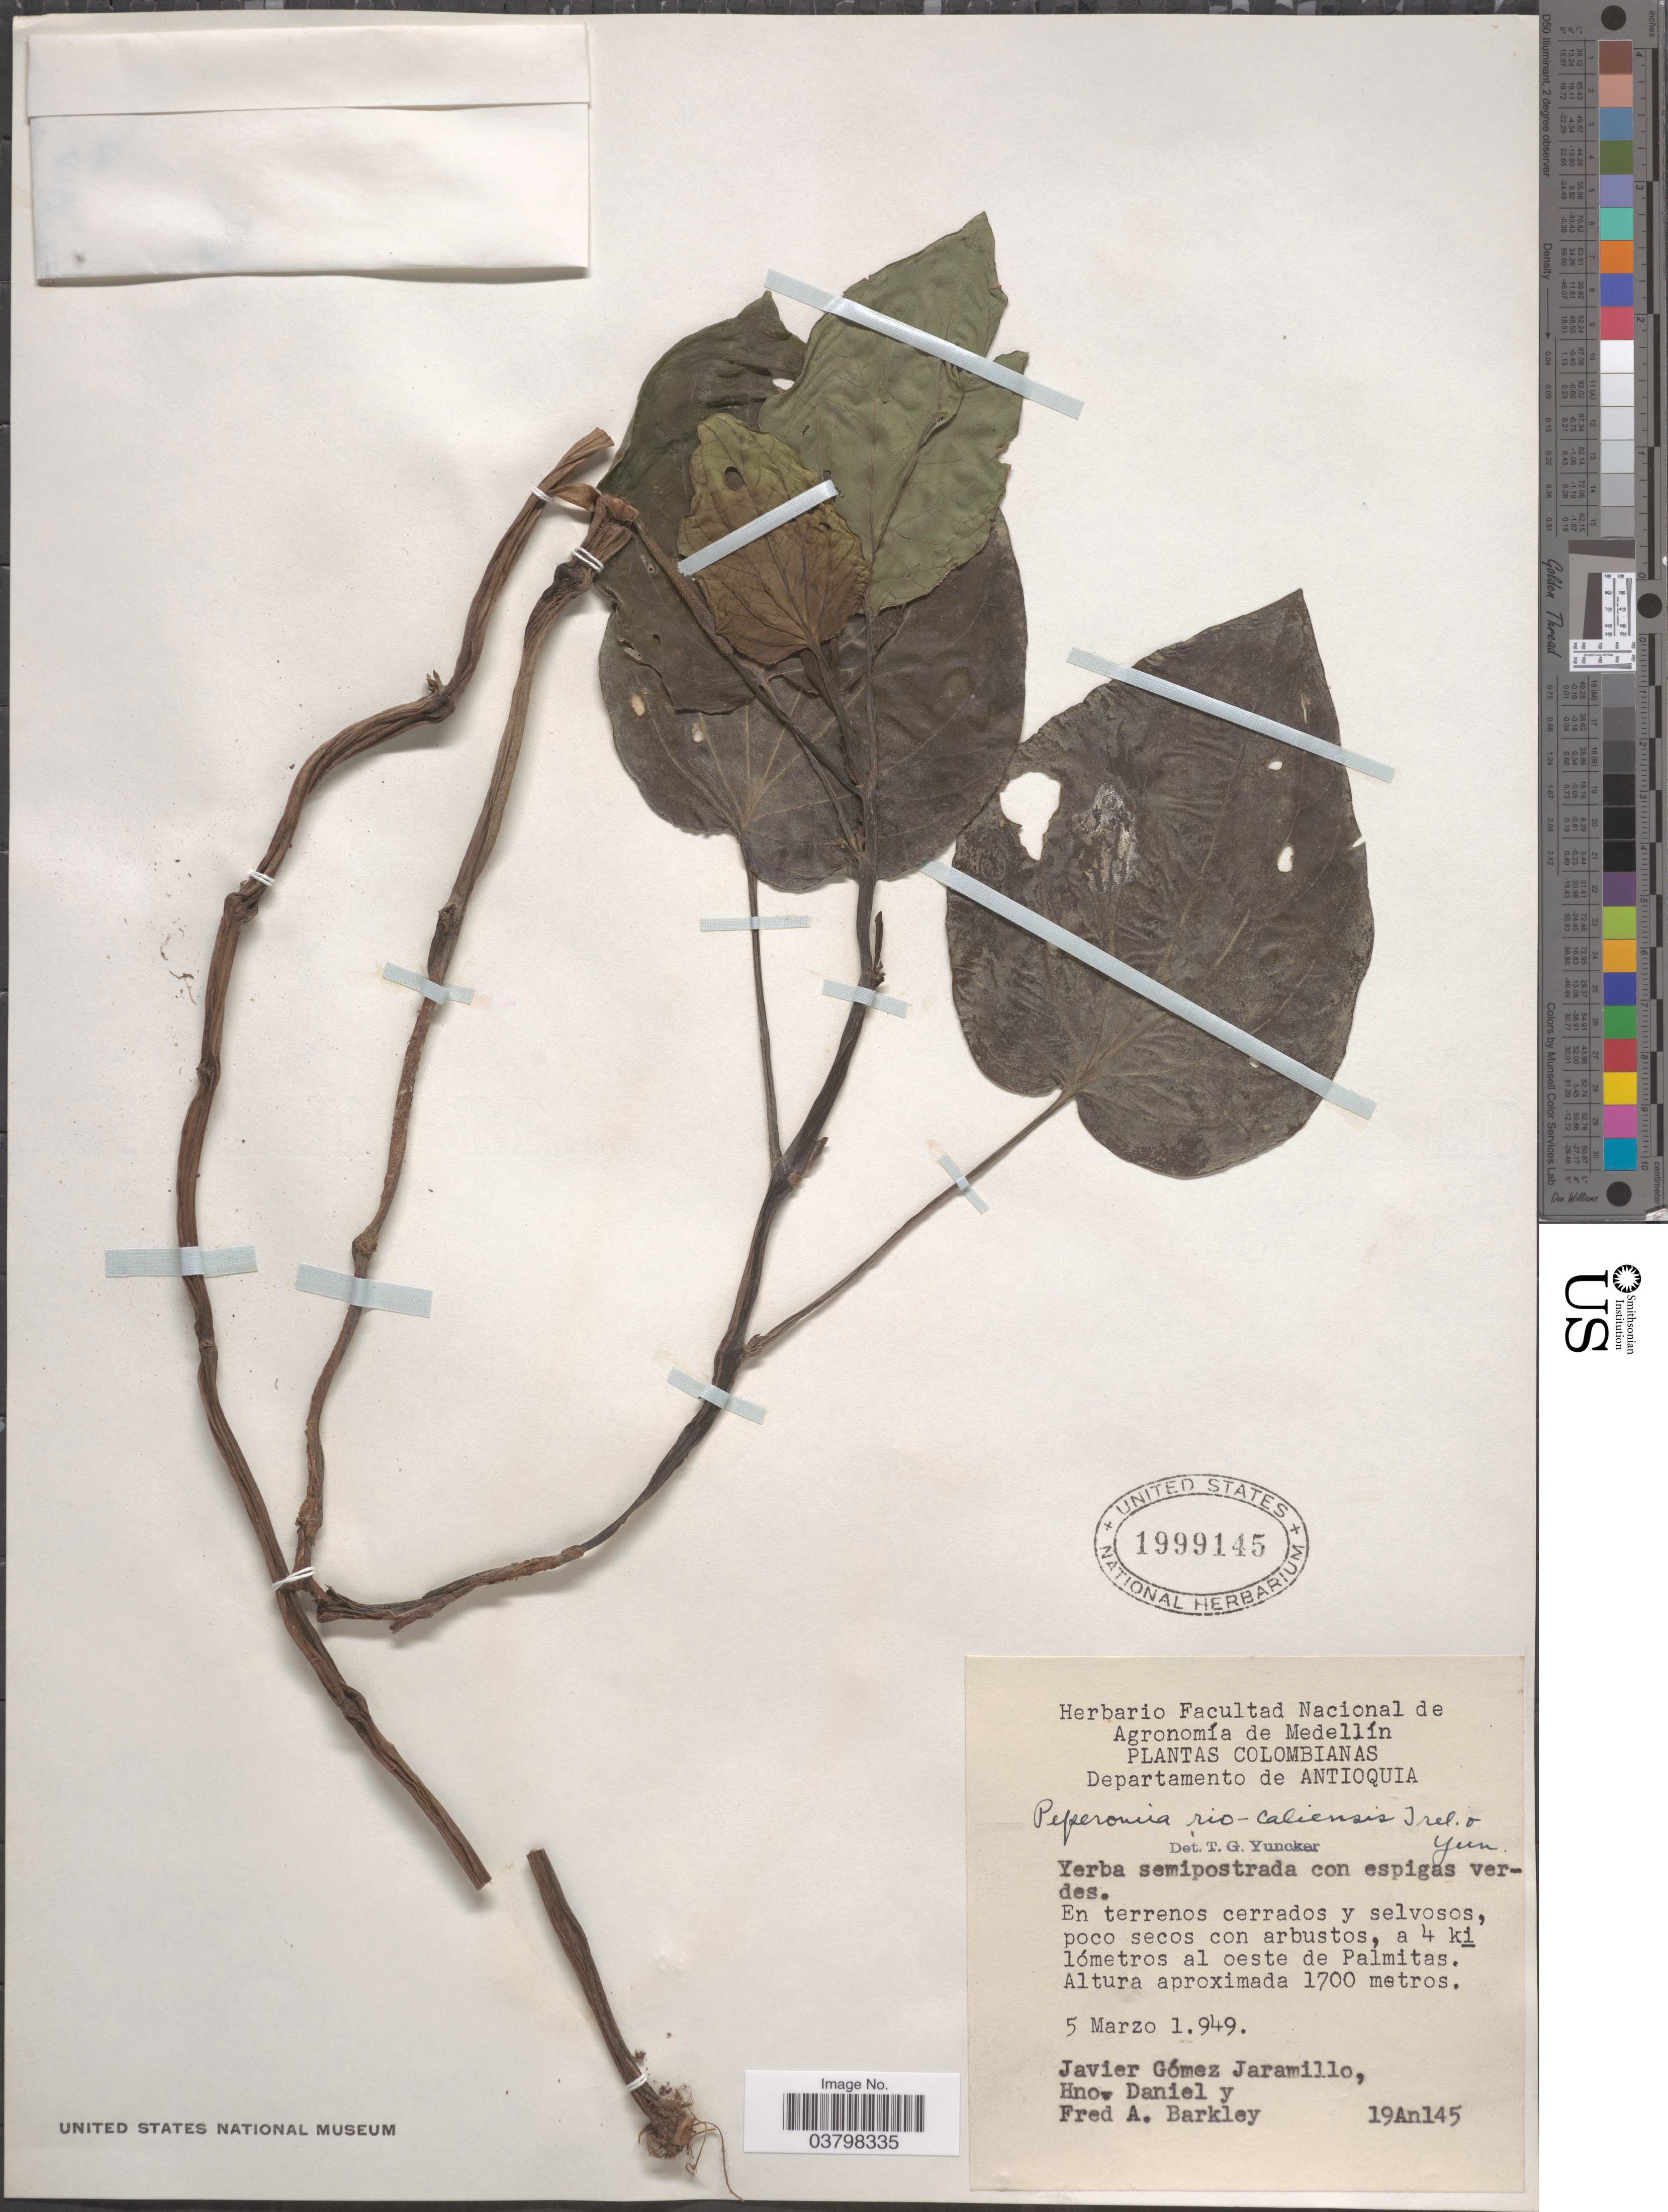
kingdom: Plantae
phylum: Tracheophyta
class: Magnoliopsida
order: Piperales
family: Piperaceae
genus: Peperomia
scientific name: Peperomia sp. nov.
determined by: Jiménez, José Estaban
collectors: J. Gomez Jaramillo, Bro. Daniel & F. A. Barkley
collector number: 19An145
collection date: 1949-03-05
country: Colombia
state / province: Antioquia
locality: Departamento de Antioquia. En terrenos cerrados y selvosos, poco secos con arbustos, a 4 kilómetros al oeste de Palmitas.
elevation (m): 1700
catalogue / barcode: US 1999145